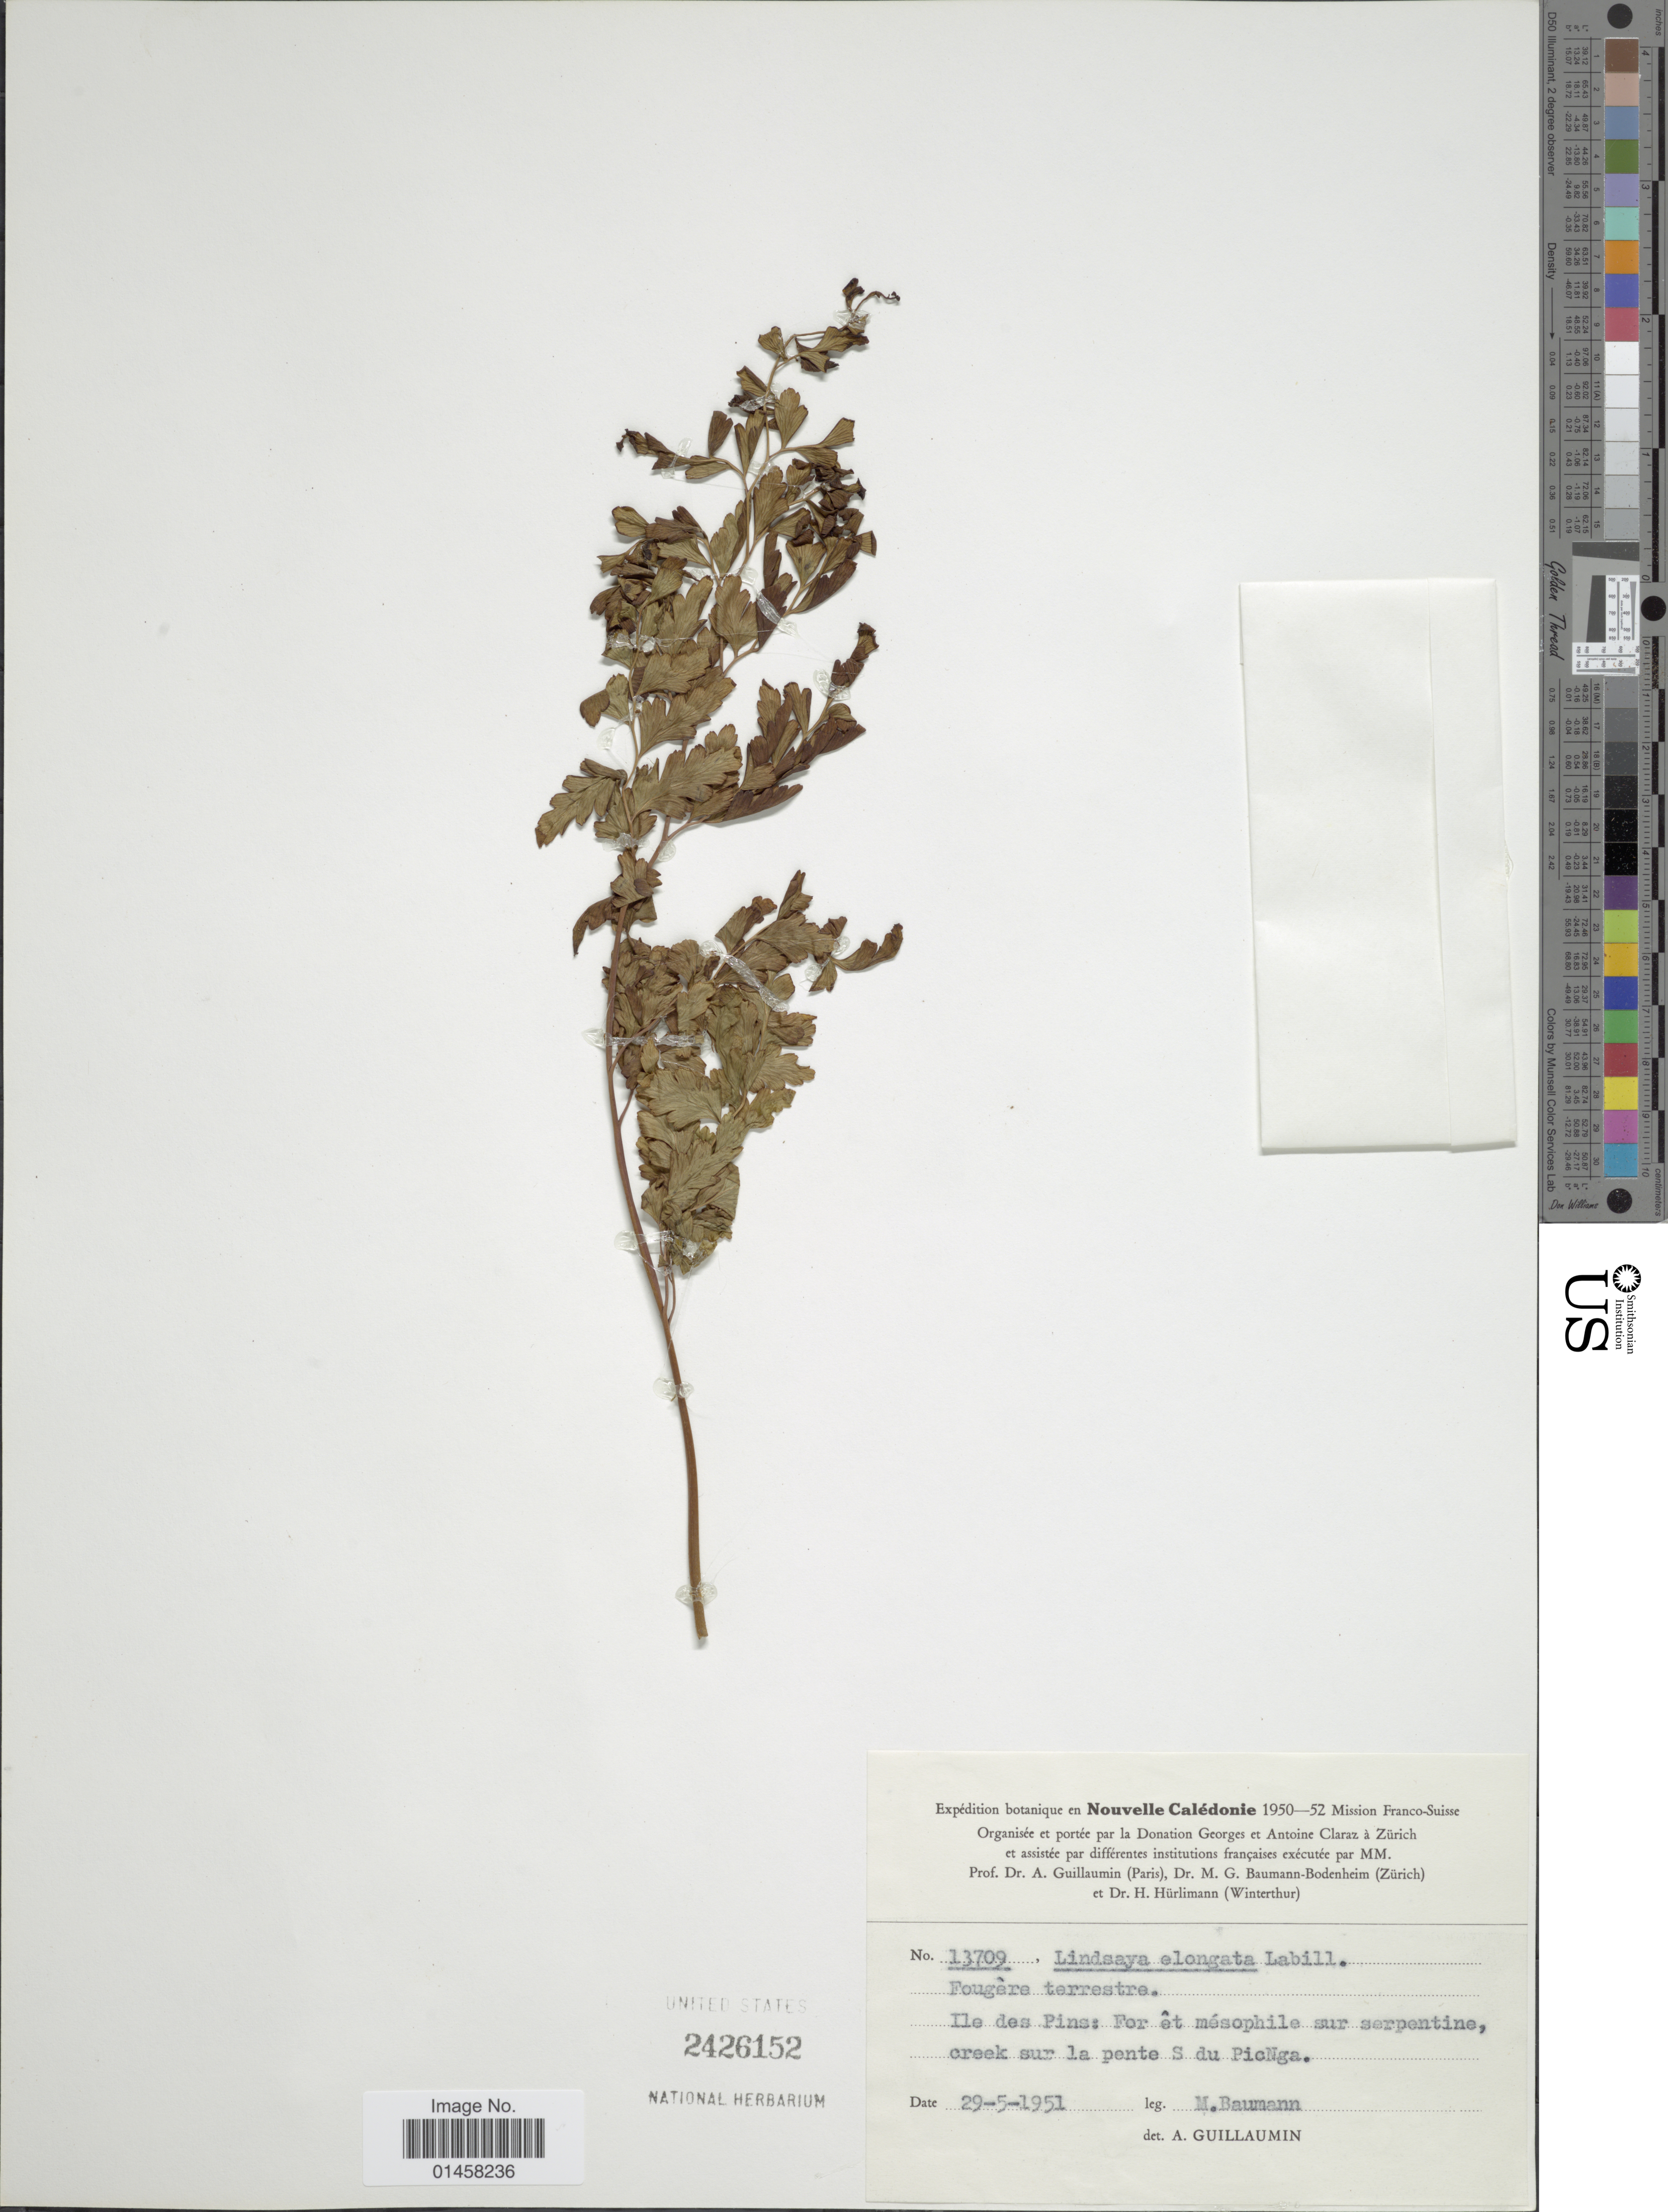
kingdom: Plantae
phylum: Tracheophyta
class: Polypodiopsida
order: Polypodiales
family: Lindsaeaceae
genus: Sphenomeris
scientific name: Sphenomeris deltoidea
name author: (C. Chr.) Copel.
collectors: M. Baumann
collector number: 13709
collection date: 1951-05-29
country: New Caledonia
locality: Nouvelle Calédonie. Ile des Pins: For et mésophile sur serpentine, creek sur la pente S du PicNga.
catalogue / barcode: US 2426152